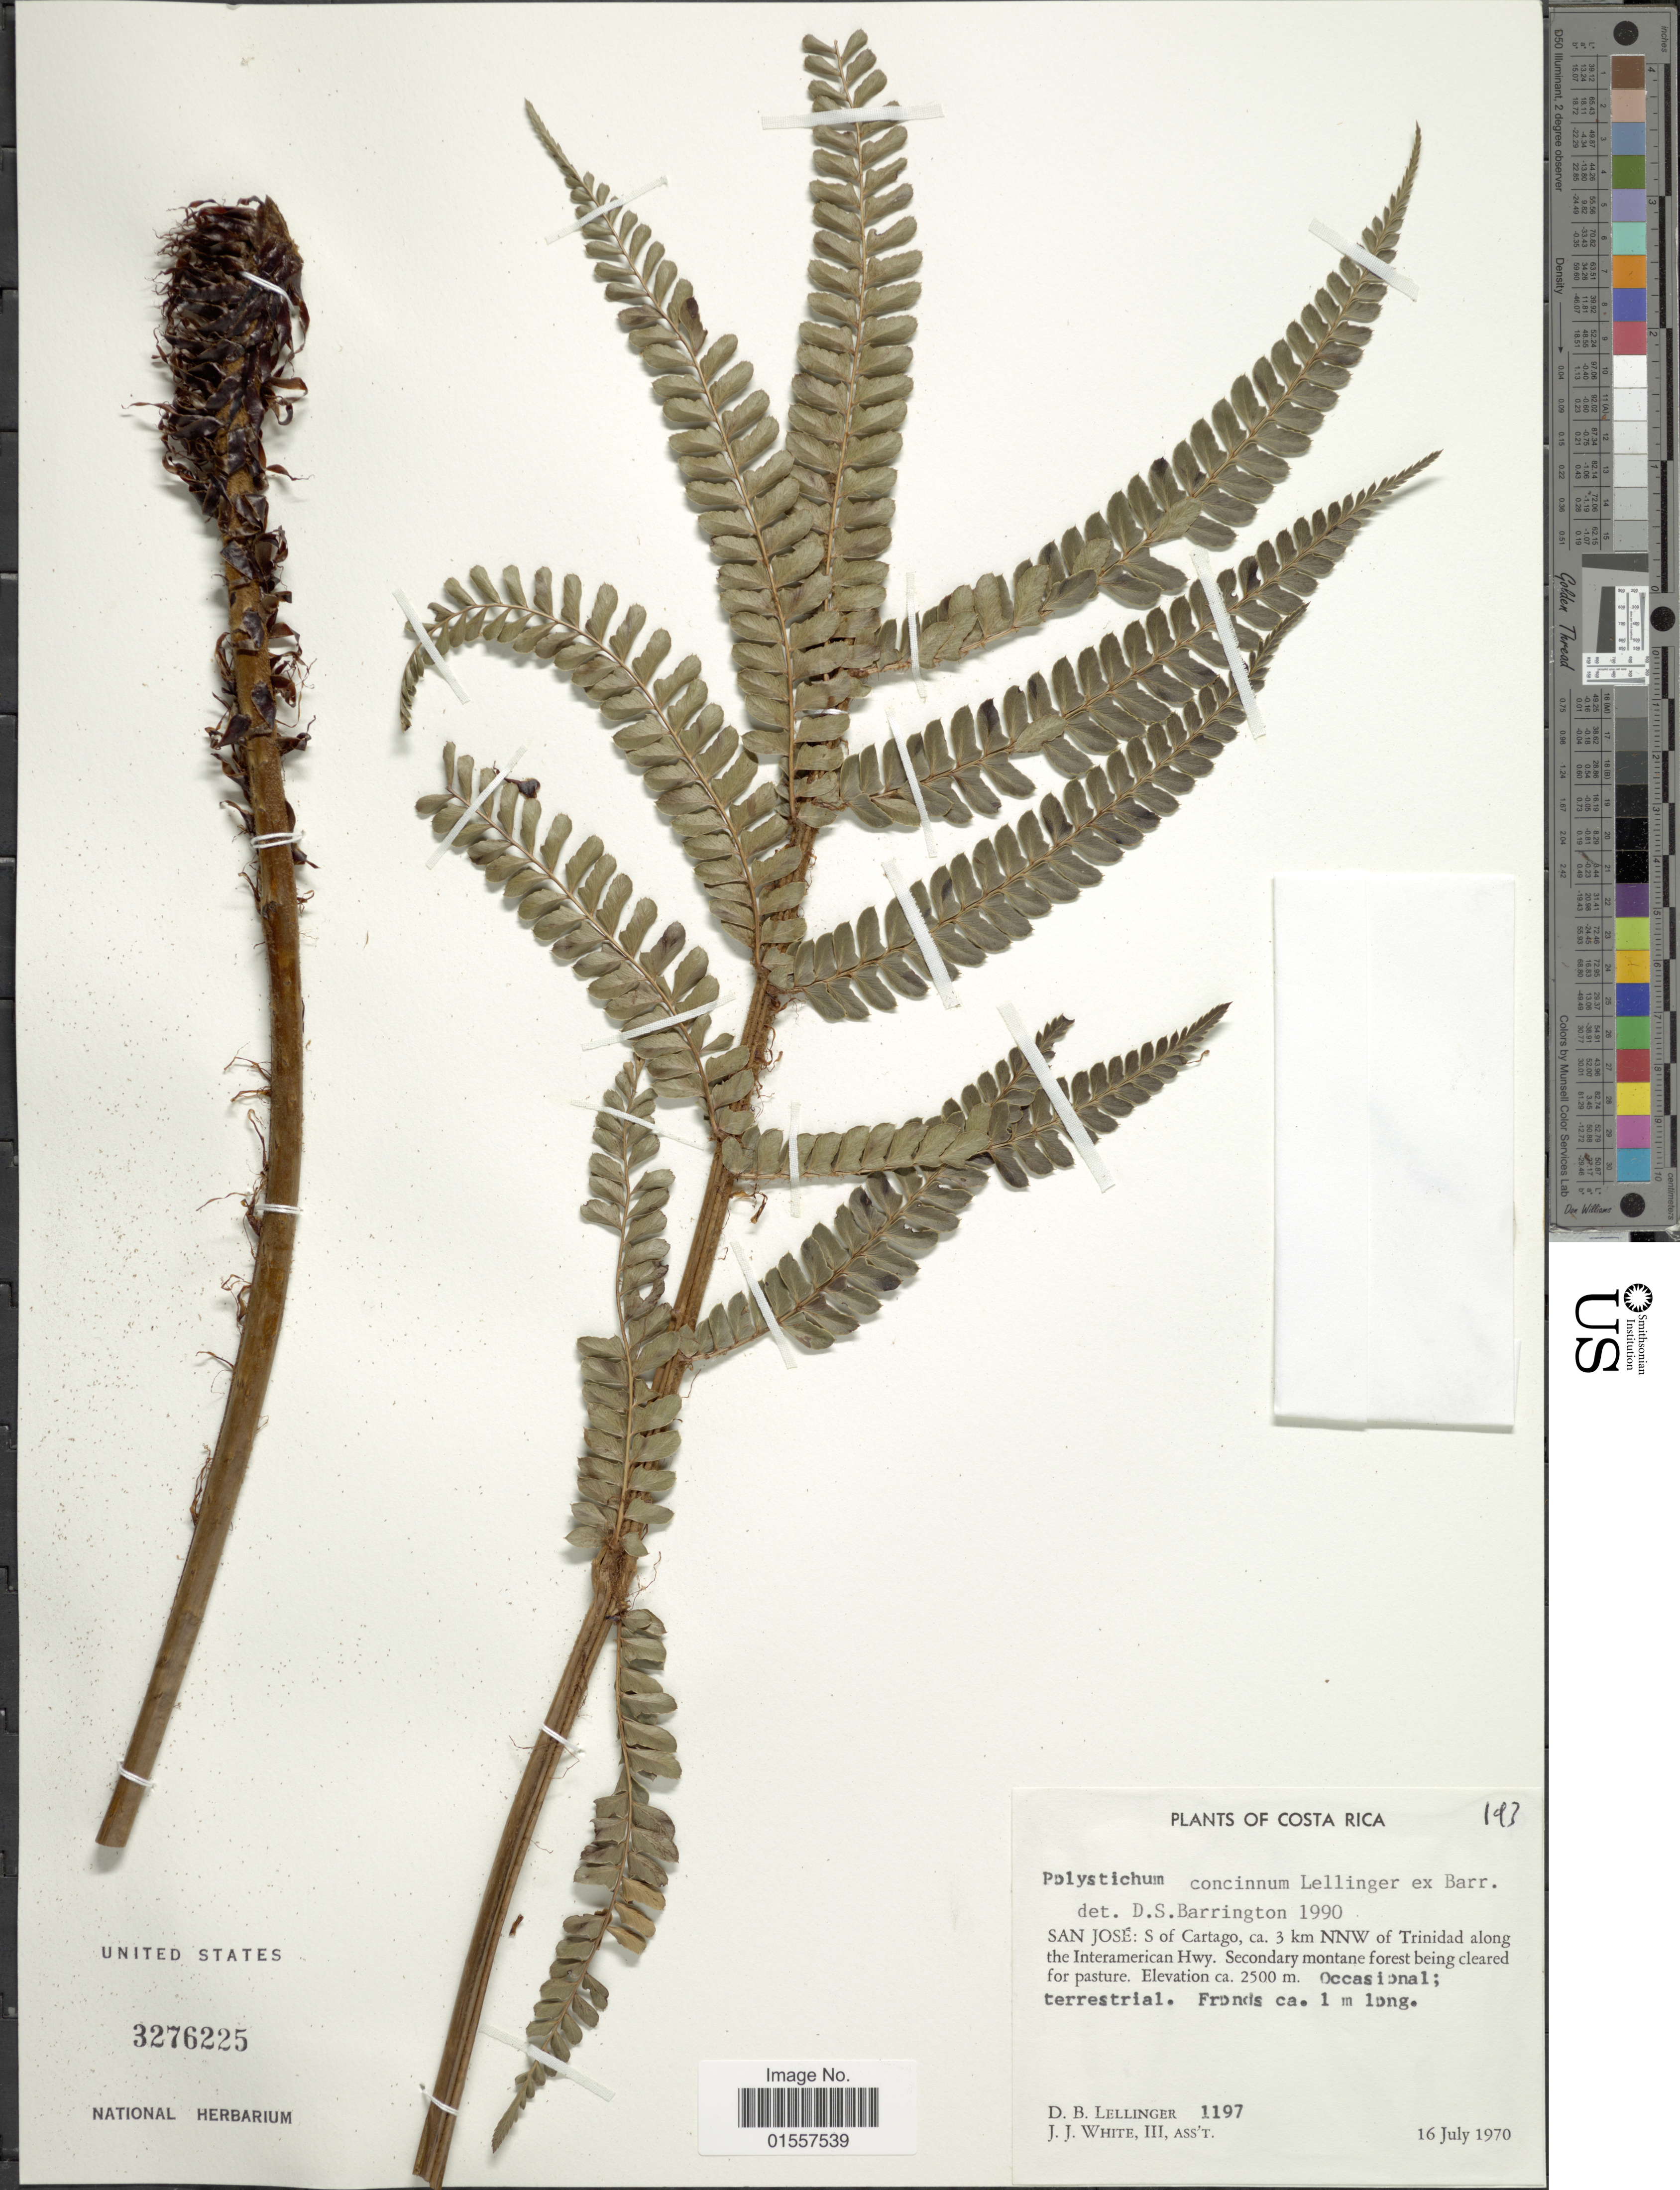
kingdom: Plantae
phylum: Tracheophyta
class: Polypodiopsida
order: Polypodiales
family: Dryopteridaceae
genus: Polystichum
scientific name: Polystichum concinnum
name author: Lellinger ex Barrington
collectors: D. B. Lellinger & J. J. White III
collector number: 1197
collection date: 1970-07-16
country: Costa Rica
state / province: San José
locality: San Jose: S of Cartago, ca. 3 km NNW of Trinidad along the Interamerican Hwy.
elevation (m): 2500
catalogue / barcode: US 3276225